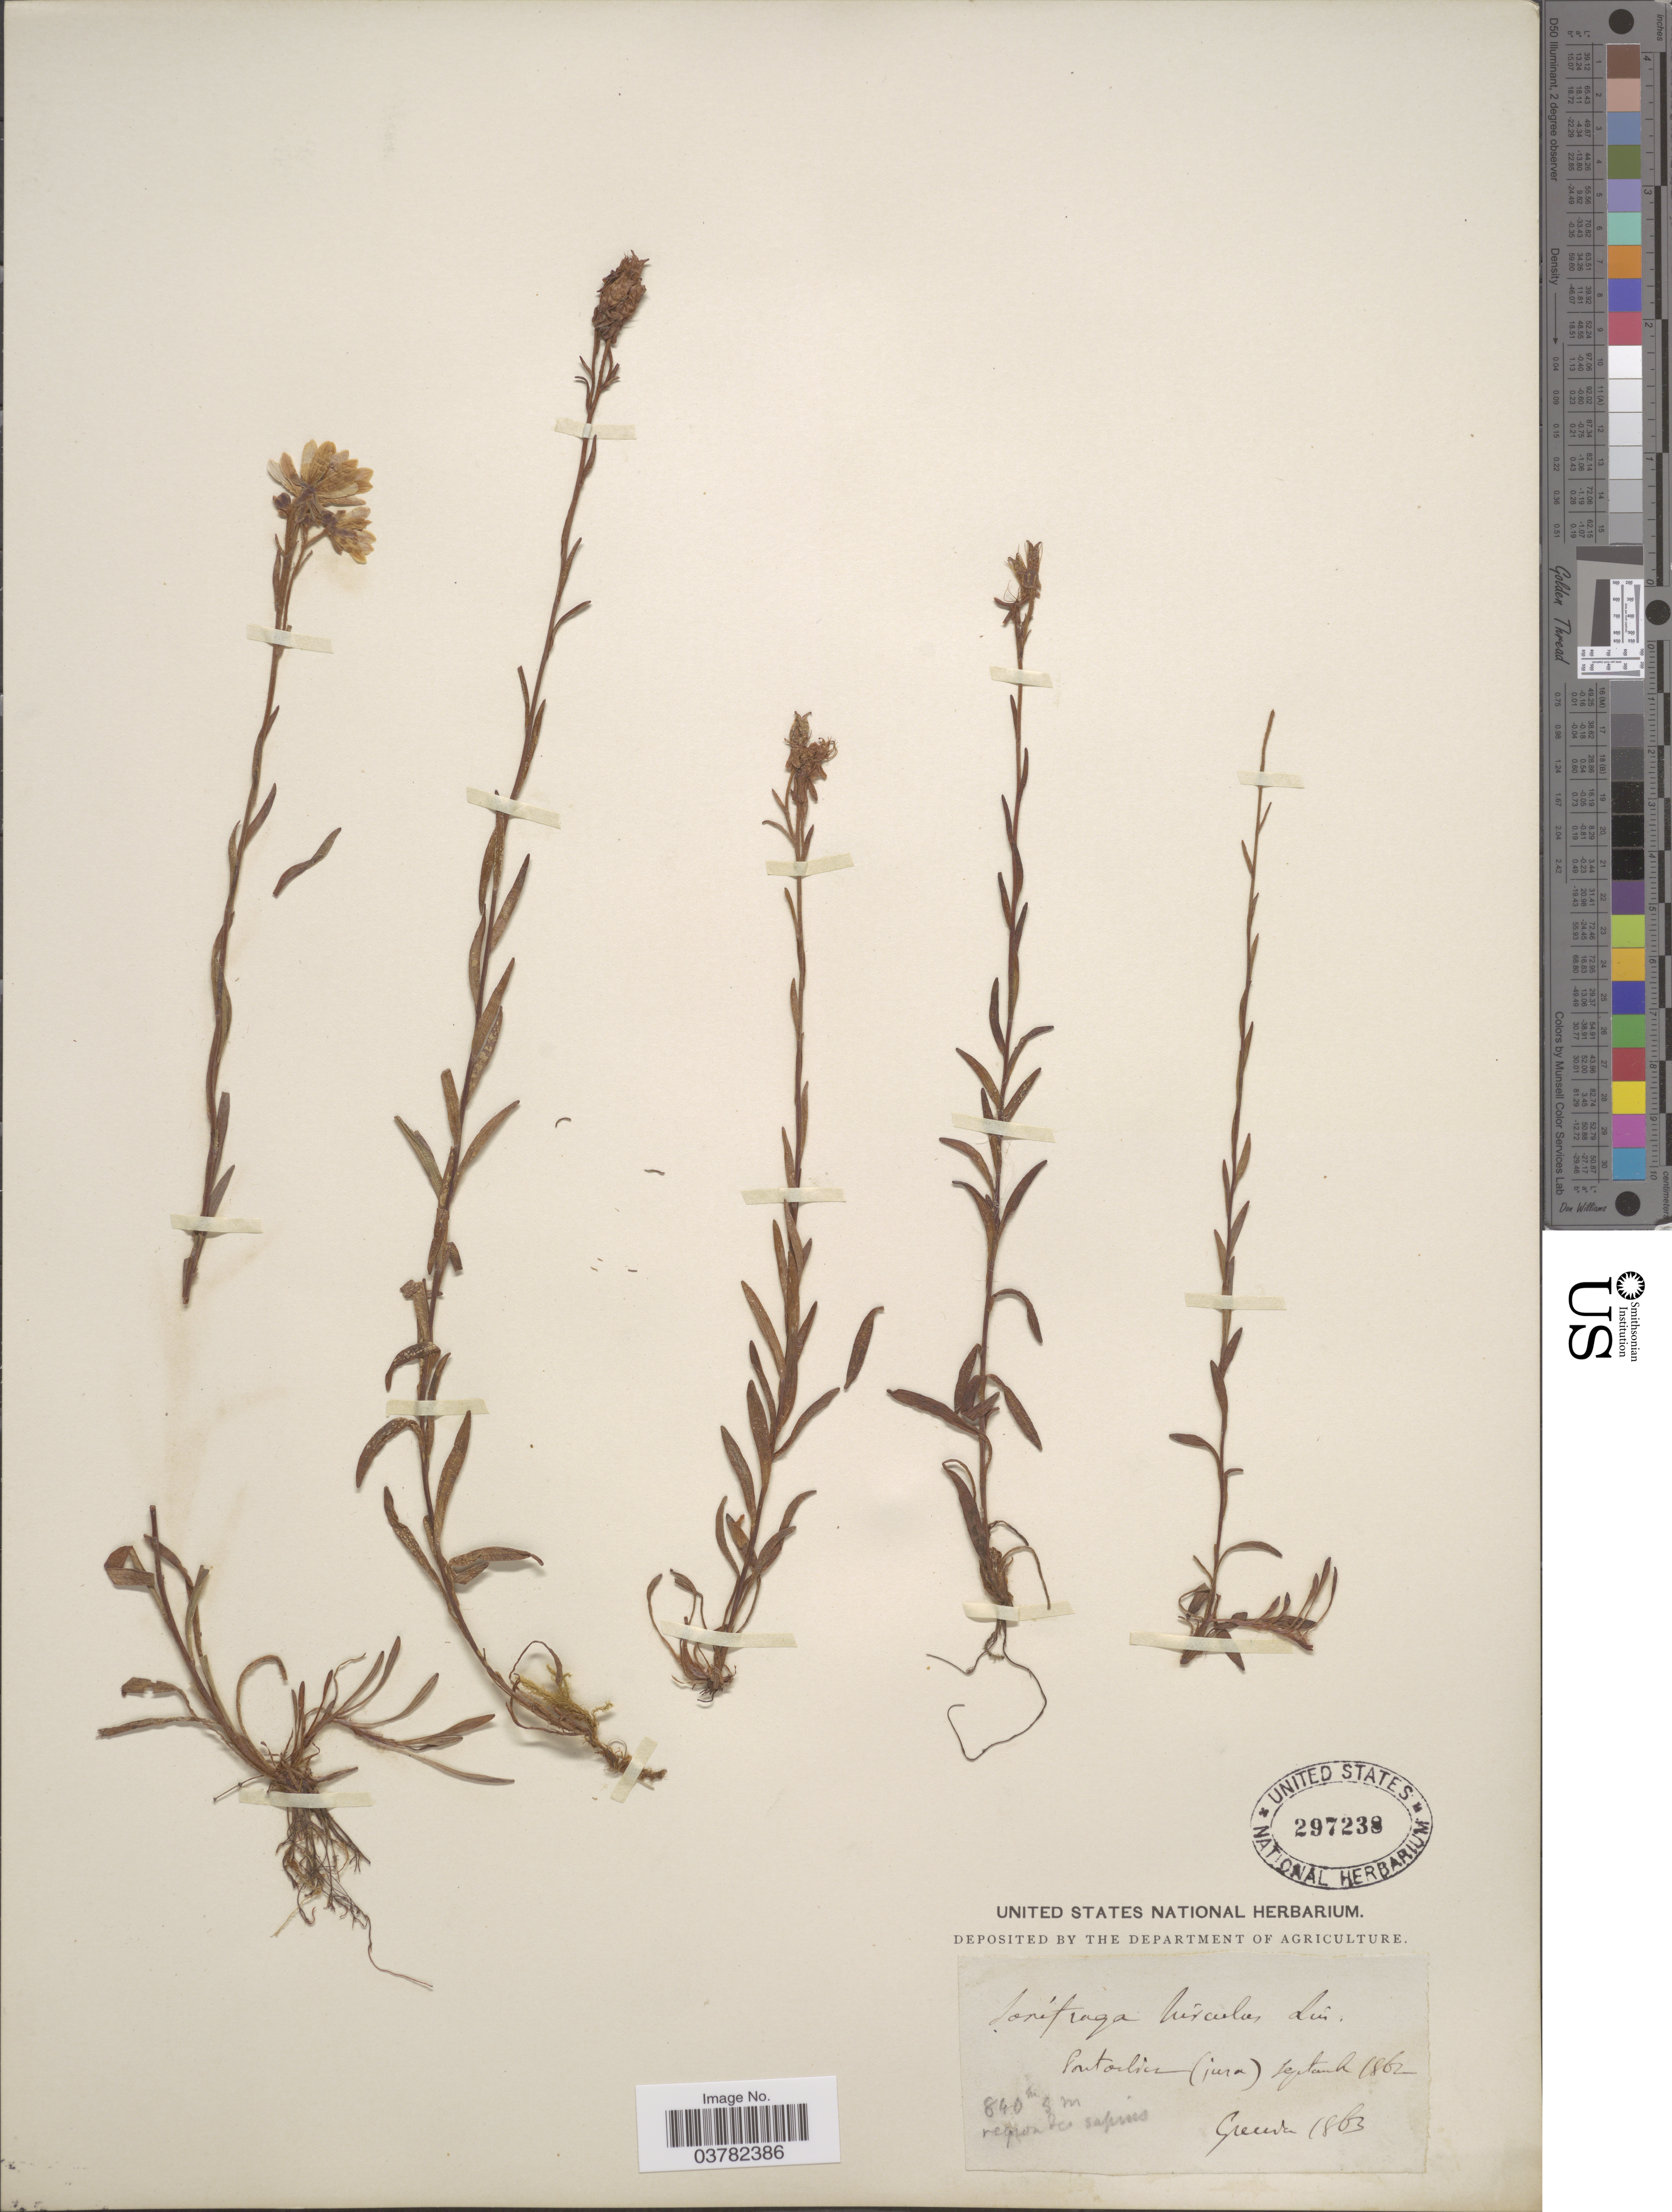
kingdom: Plantae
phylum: Tracheophyta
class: Magnoliopsida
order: Saxifragales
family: Saxifragaceae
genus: Saxifraga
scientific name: Saxifraga hirculus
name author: L.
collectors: Guerin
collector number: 1863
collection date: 1862-09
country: Switzerland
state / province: Jura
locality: Frontalier (Jura).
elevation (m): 840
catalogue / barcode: US 297238